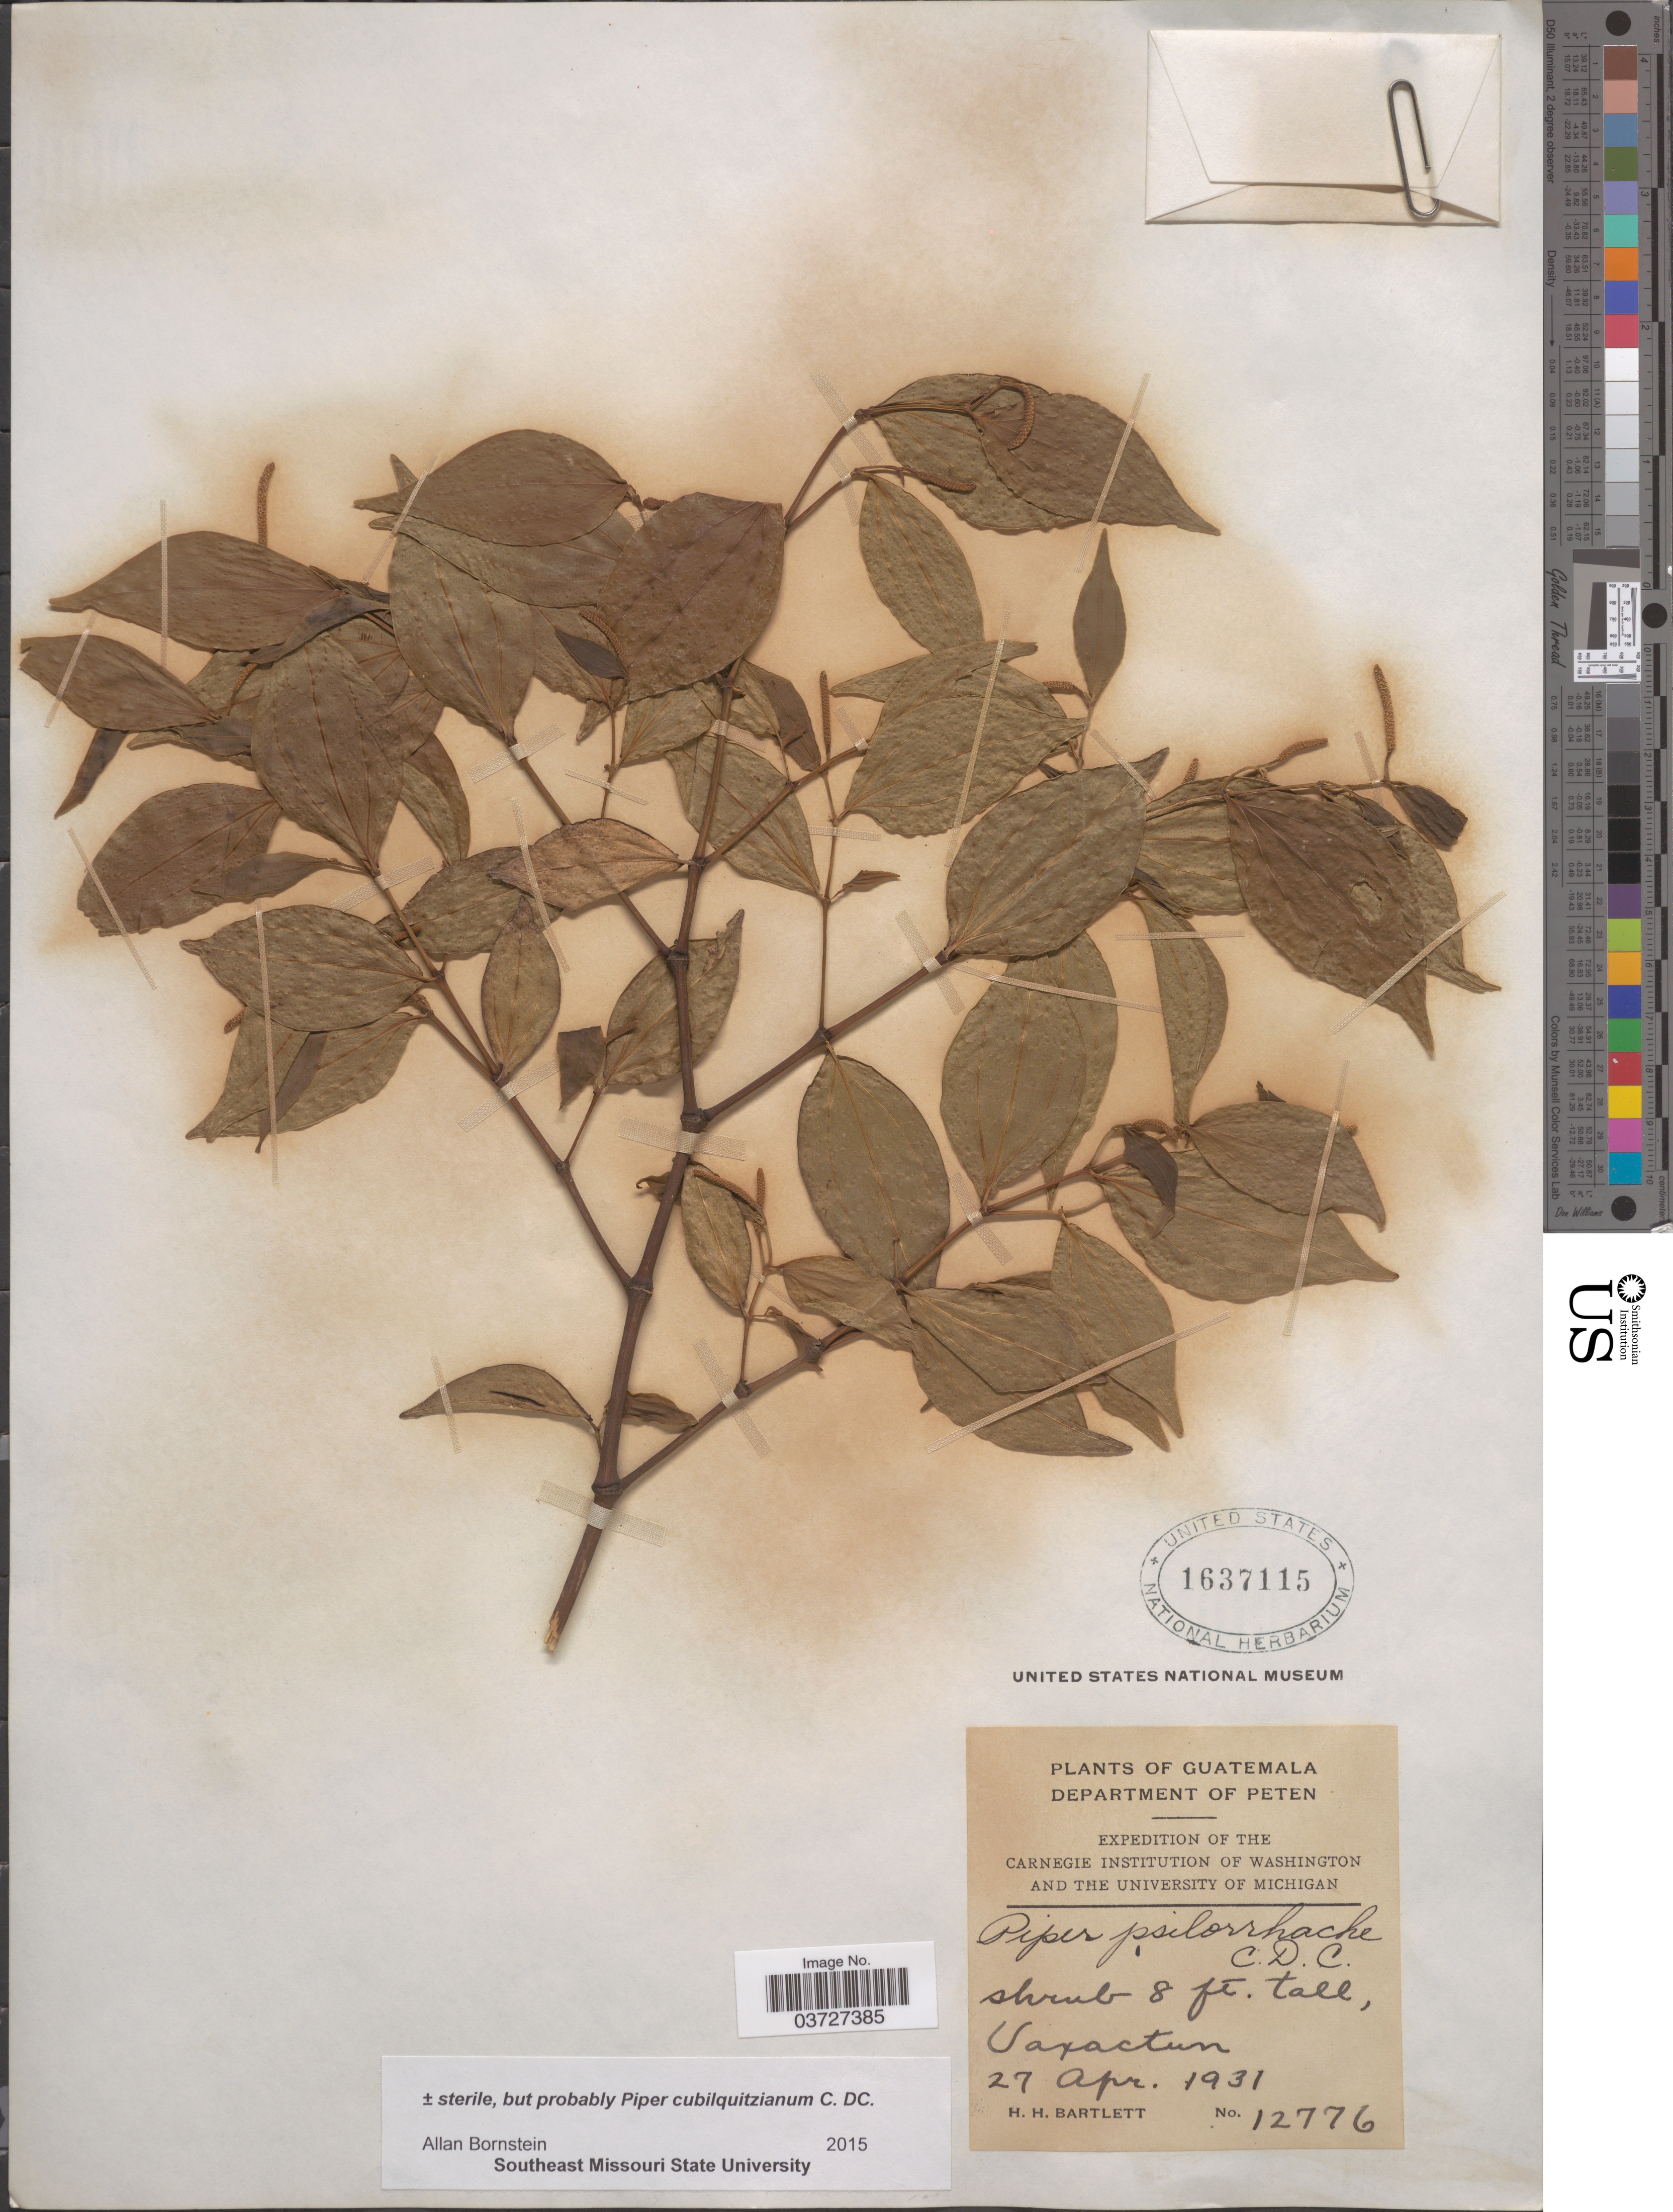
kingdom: Plantae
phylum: Tracheophyta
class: Magnoliopsida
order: Piperales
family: Piperaceae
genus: Piper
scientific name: Piper cubilquitzianum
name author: C. DC.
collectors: H. H. Bartlett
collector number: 12776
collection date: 1931-04-27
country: Guatemala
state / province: El Peten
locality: Department of Peten. Uaxactun.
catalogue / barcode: US 1637115